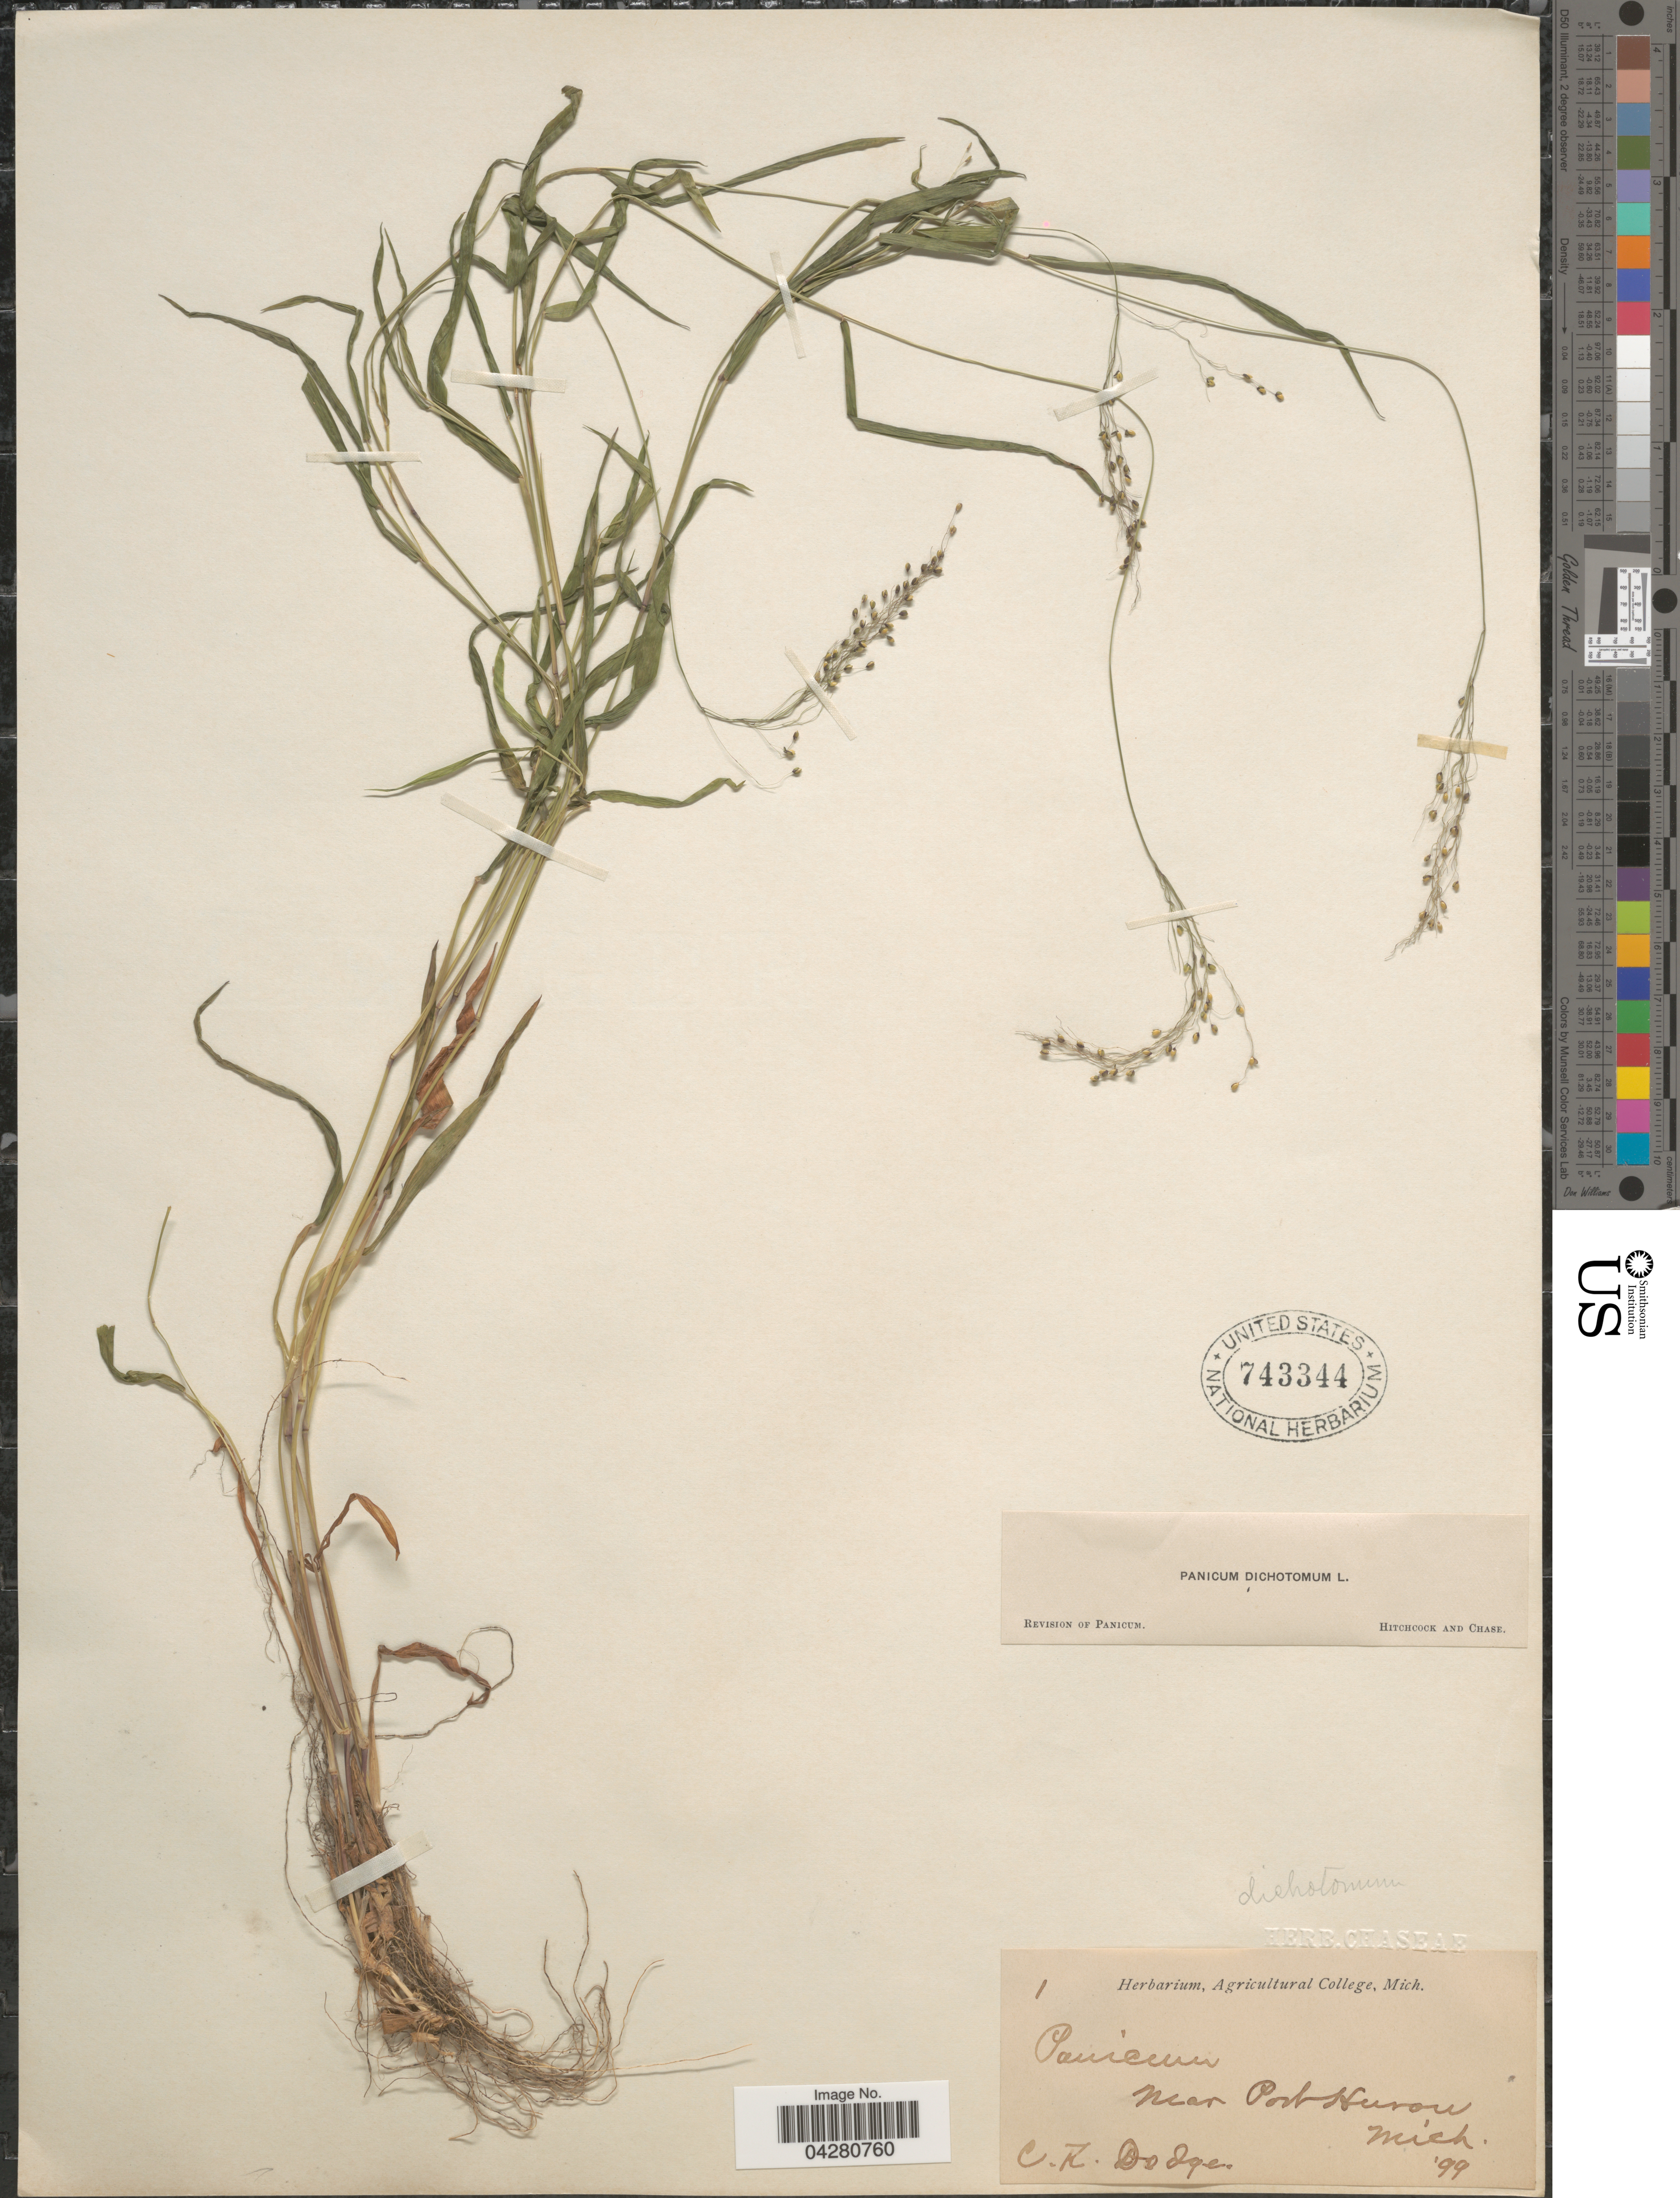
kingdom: Plantae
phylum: Tracheophyta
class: Liliopsida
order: Poales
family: Poaceae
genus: Dichanthelium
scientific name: Dichanthelium dichotomum var. dichotomum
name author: (L.) Gould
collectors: C. Dodge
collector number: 1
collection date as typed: Transcribed d/m/y: //99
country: United States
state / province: Michigan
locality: Near Port Huron.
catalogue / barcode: US 743344